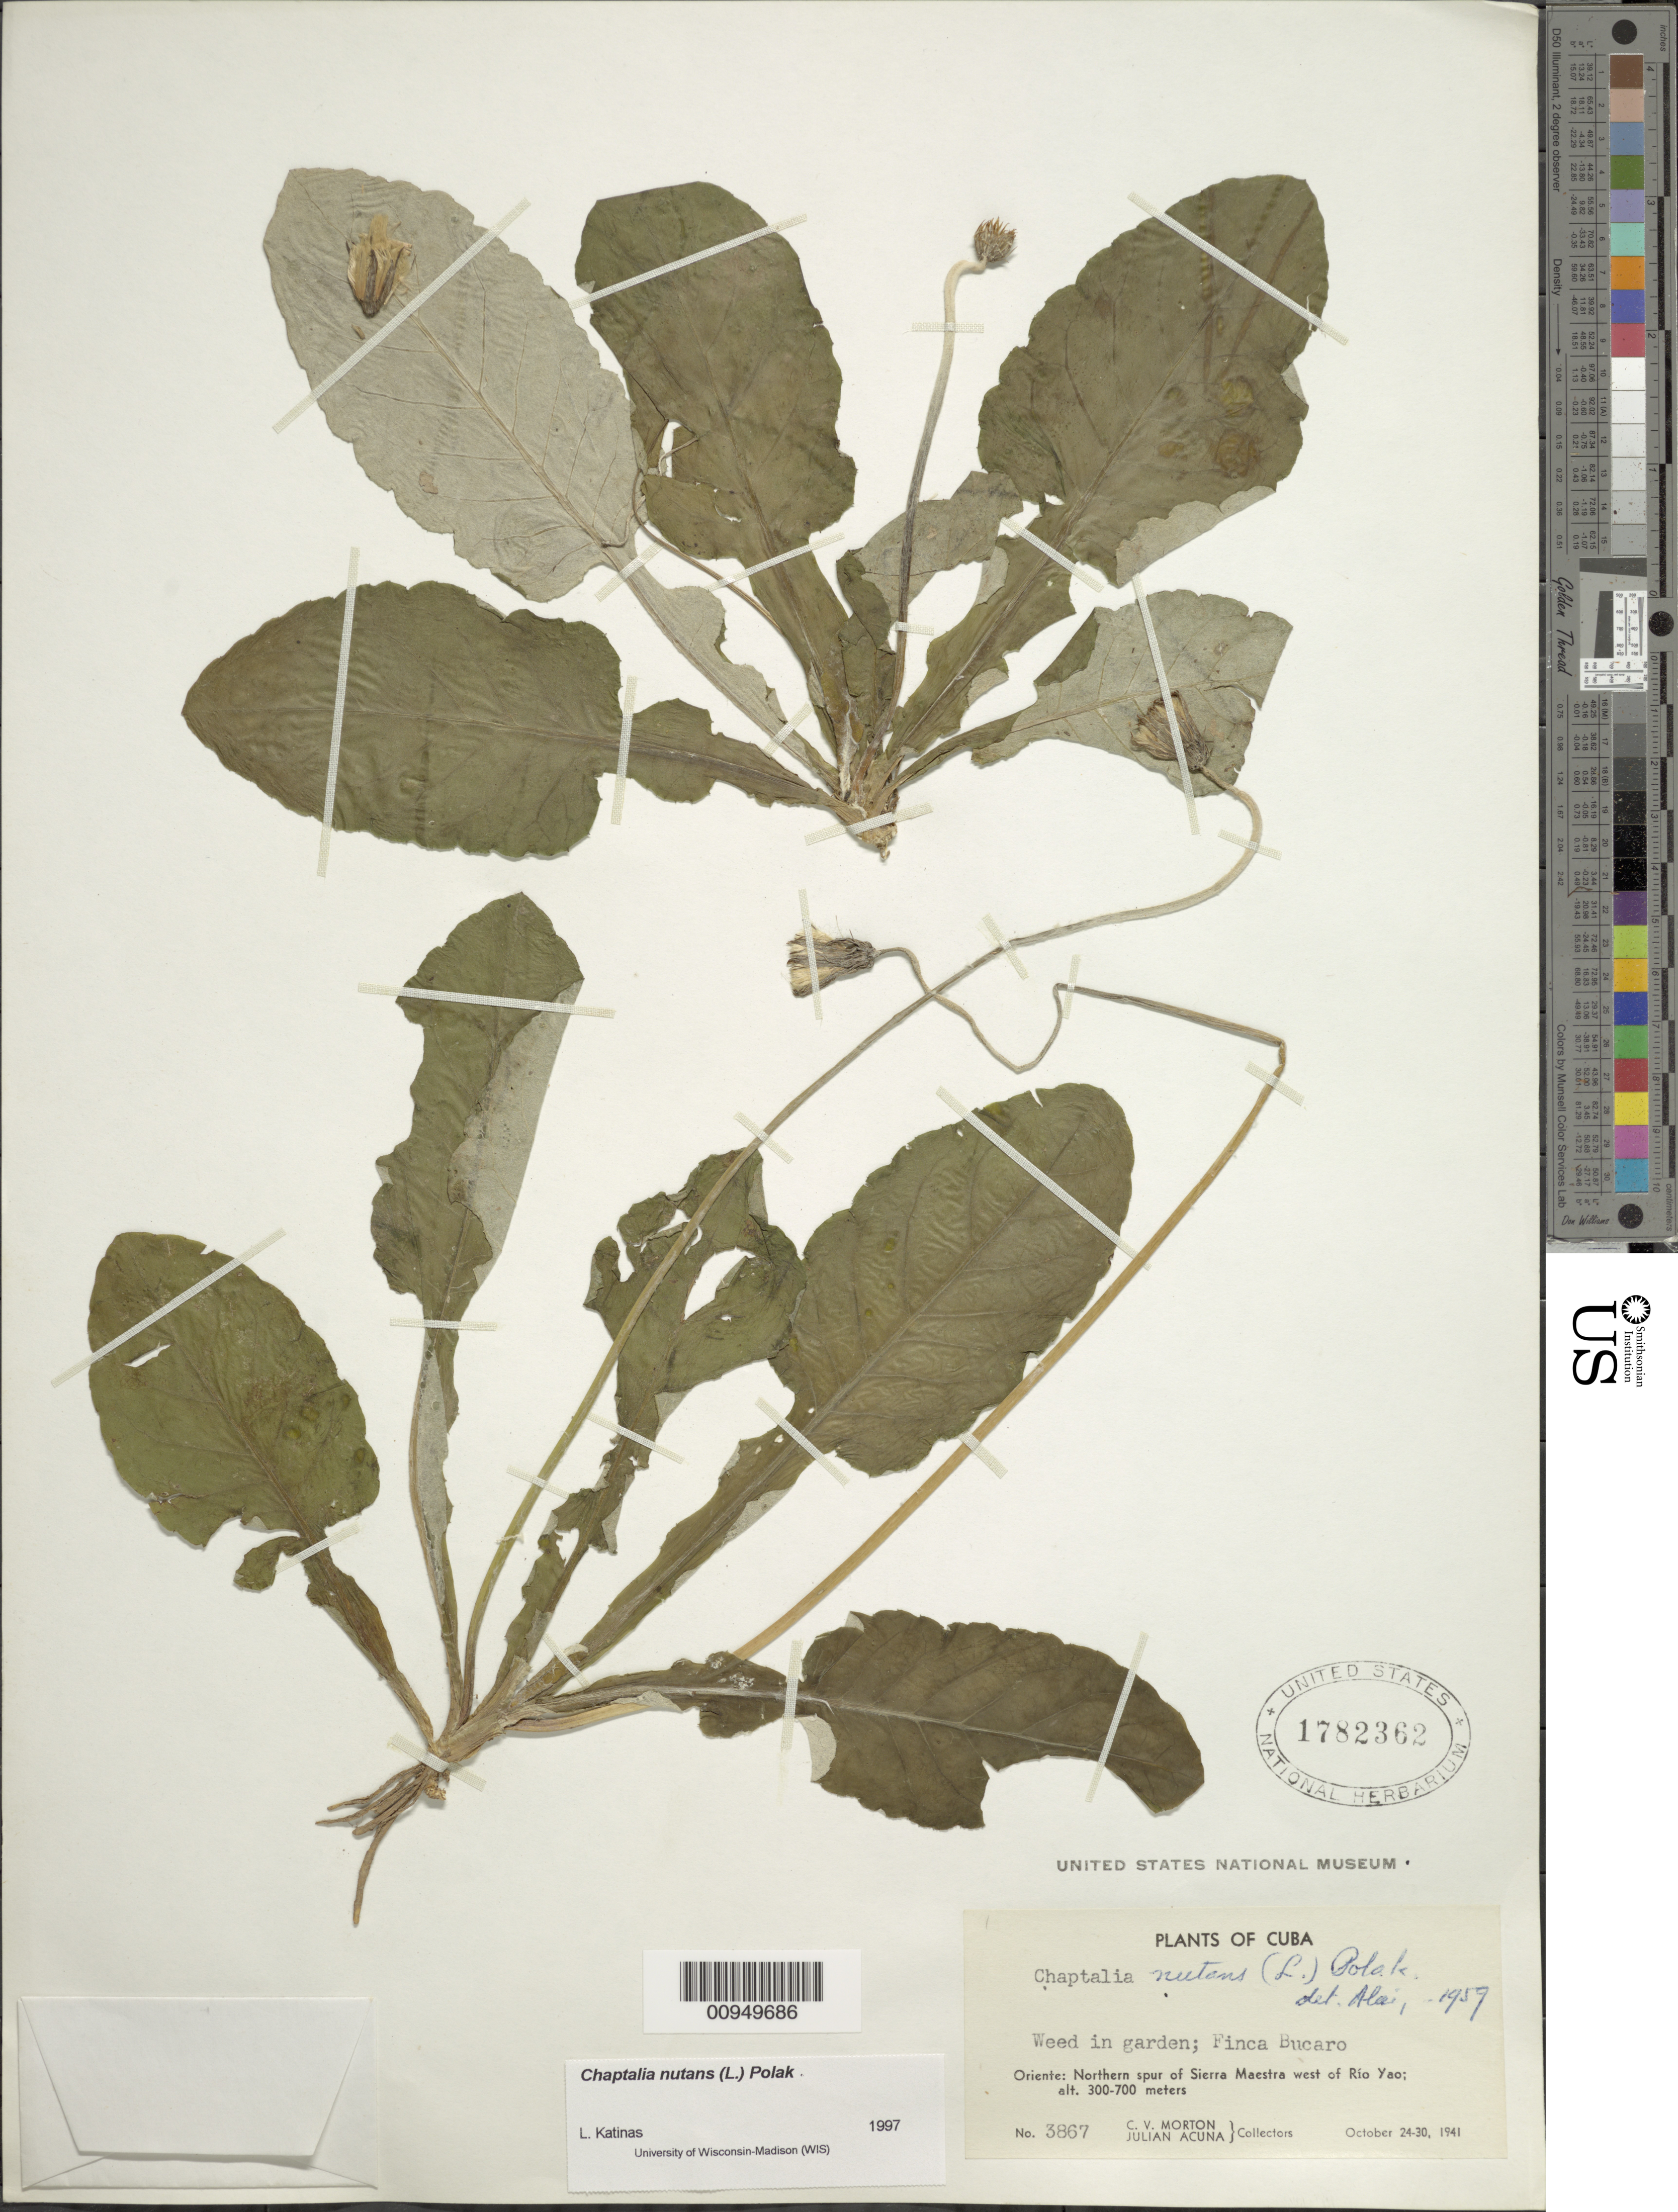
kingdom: Plantae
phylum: Tracheophyta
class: Magnoliopsida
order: Asterales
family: Asteraceae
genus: Chaptalia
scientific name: Chaptalia nutans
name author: (L.) Pol.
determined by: Katinas, L.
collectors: C. V. Morton & J. Acuña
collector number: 3867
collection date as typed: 24 Oct 1941 to 30 Oct 1941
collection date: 1941-10-24/1941-10-30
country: Cuba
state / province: Oriente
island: Cuba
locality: Northern spur of Sierra Maestra, W of Río Yao, Finca Bucaro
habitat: In garden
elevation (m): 300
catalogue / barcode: US 1782362